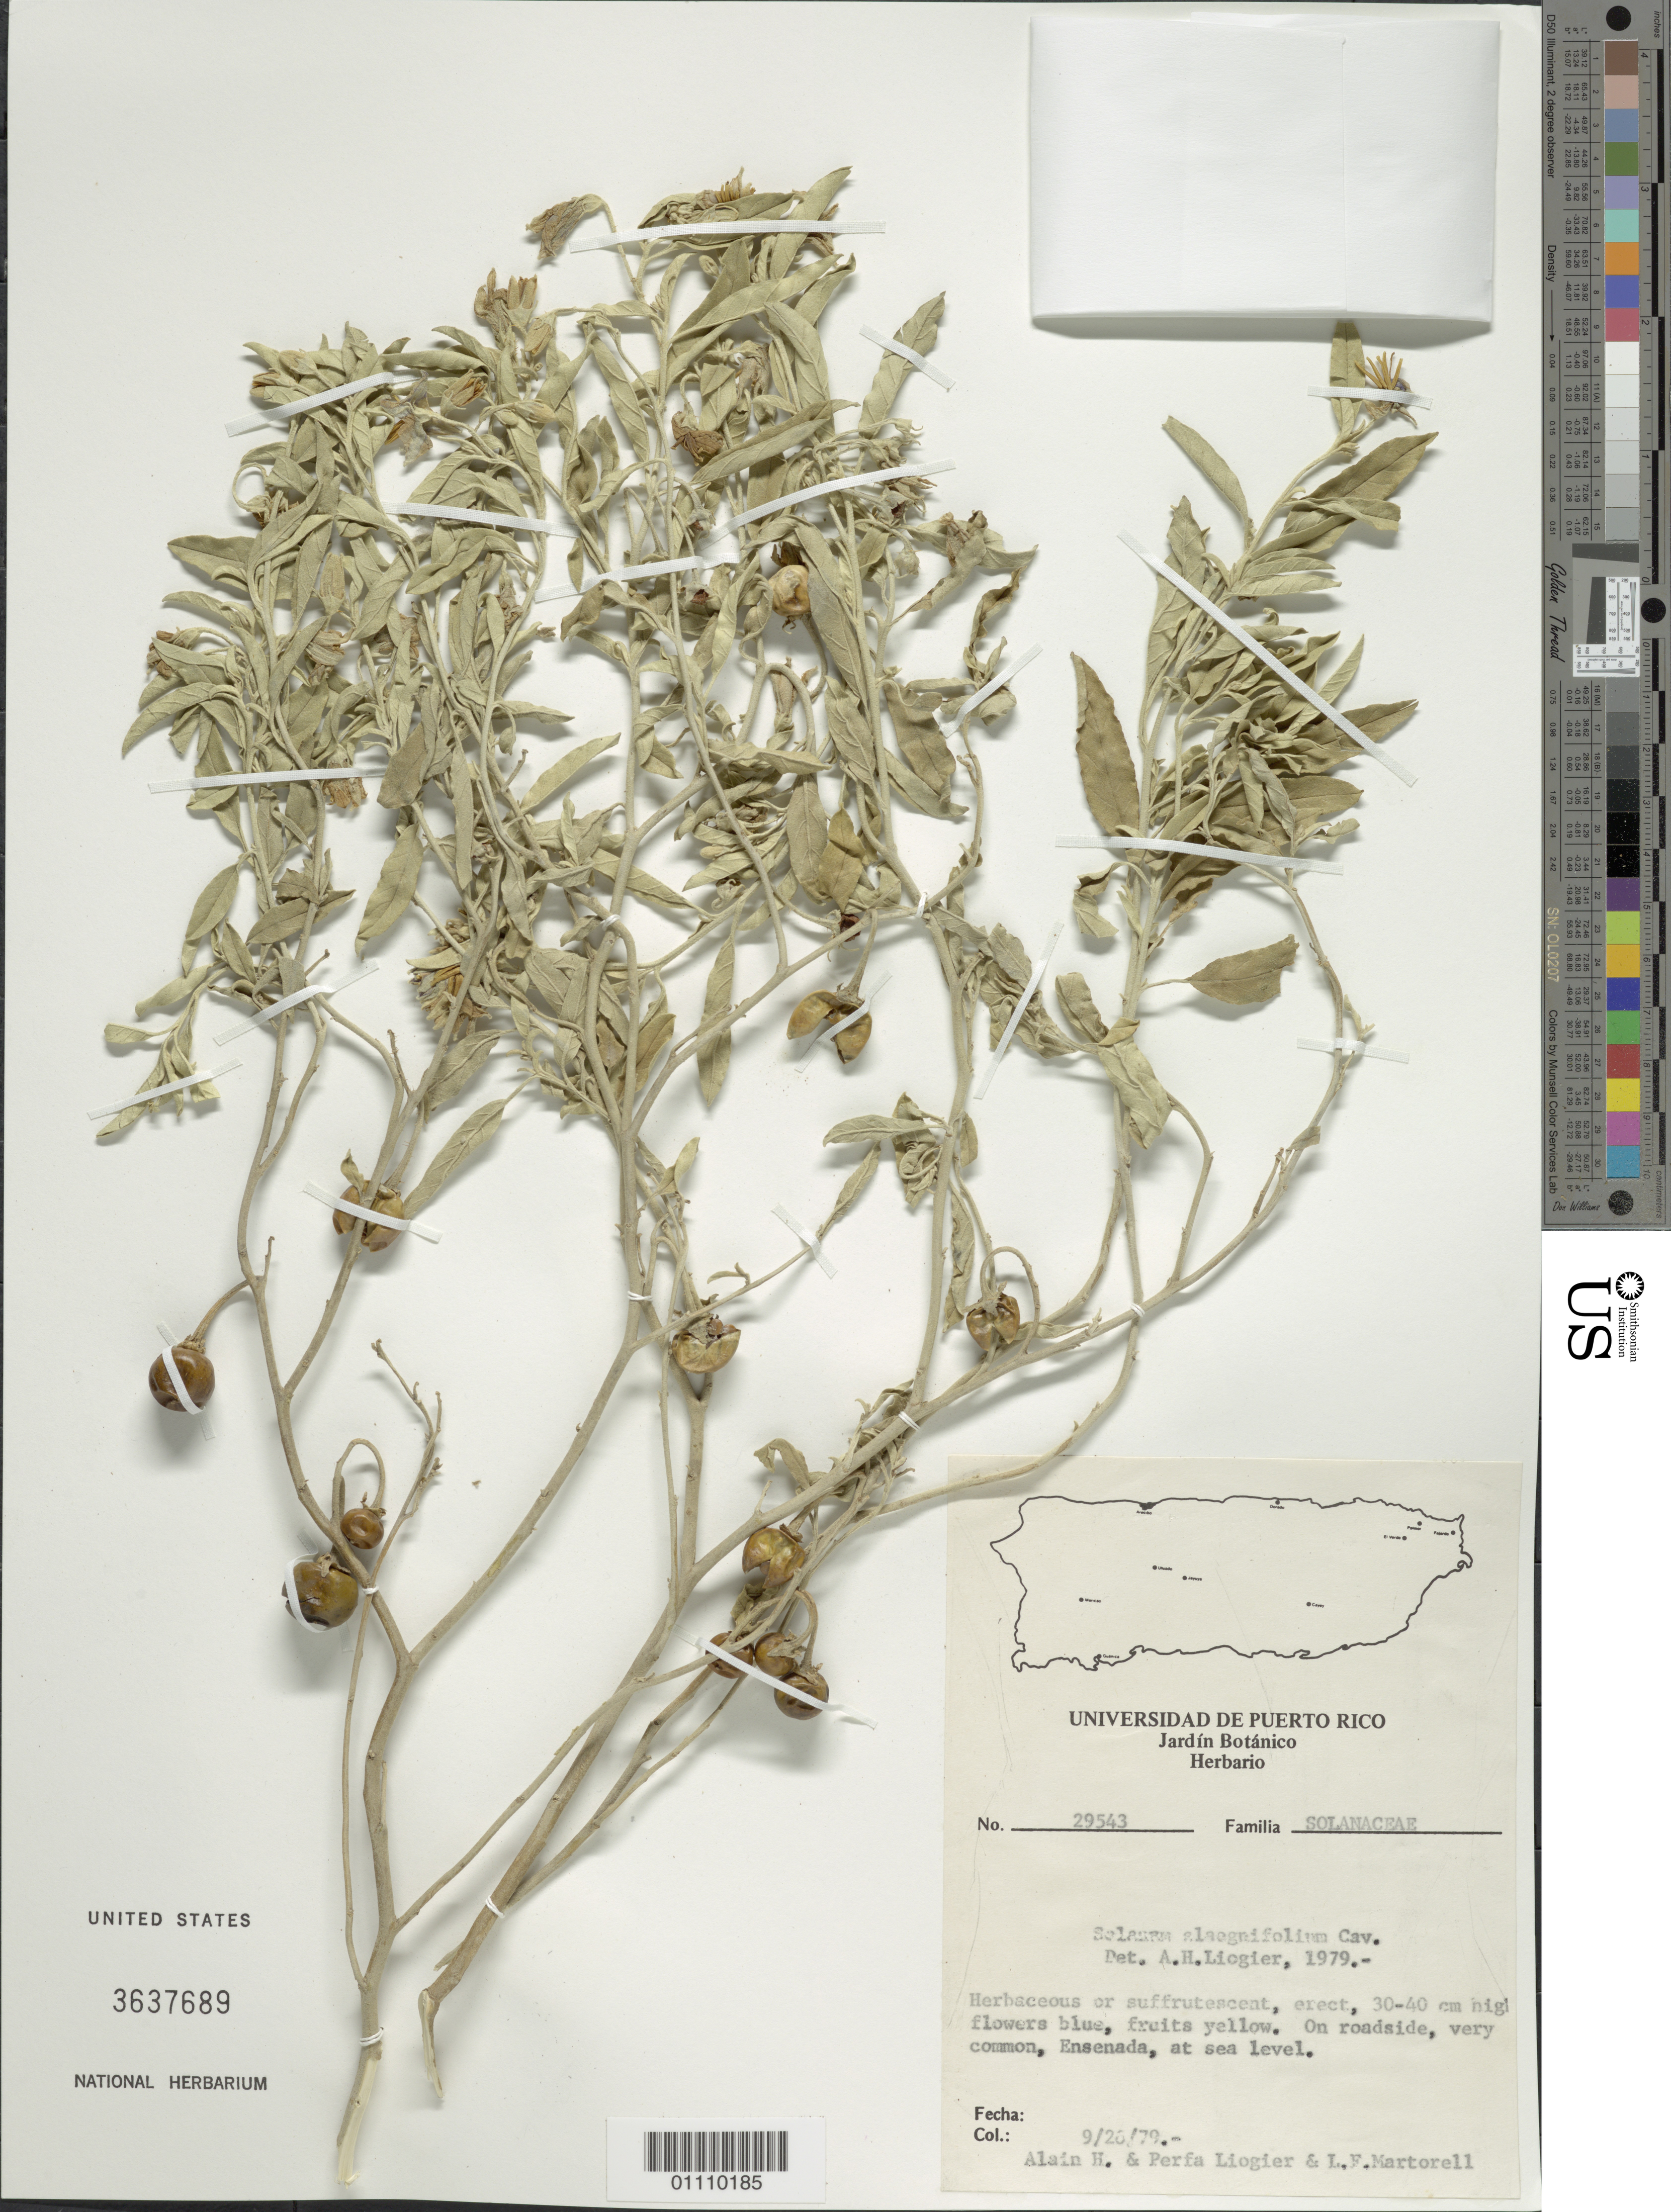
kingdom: Plantae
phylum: Tracheophyta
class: Magnoliopsida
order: Solanales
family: Solanaceae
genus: Solanum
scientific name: Solanum elaeagnifolium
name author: Cav.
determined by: Liogier, Alain H.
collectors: A. H. Liogier, M. P. Liogier & L. Martorell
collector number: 29543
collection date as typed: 26 Sep 1979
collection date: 1979-09-26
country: Puerto Rico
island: Puerto Rico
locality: Ensenada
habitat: On roadside, very common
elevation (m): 0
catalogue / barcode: US 3637689